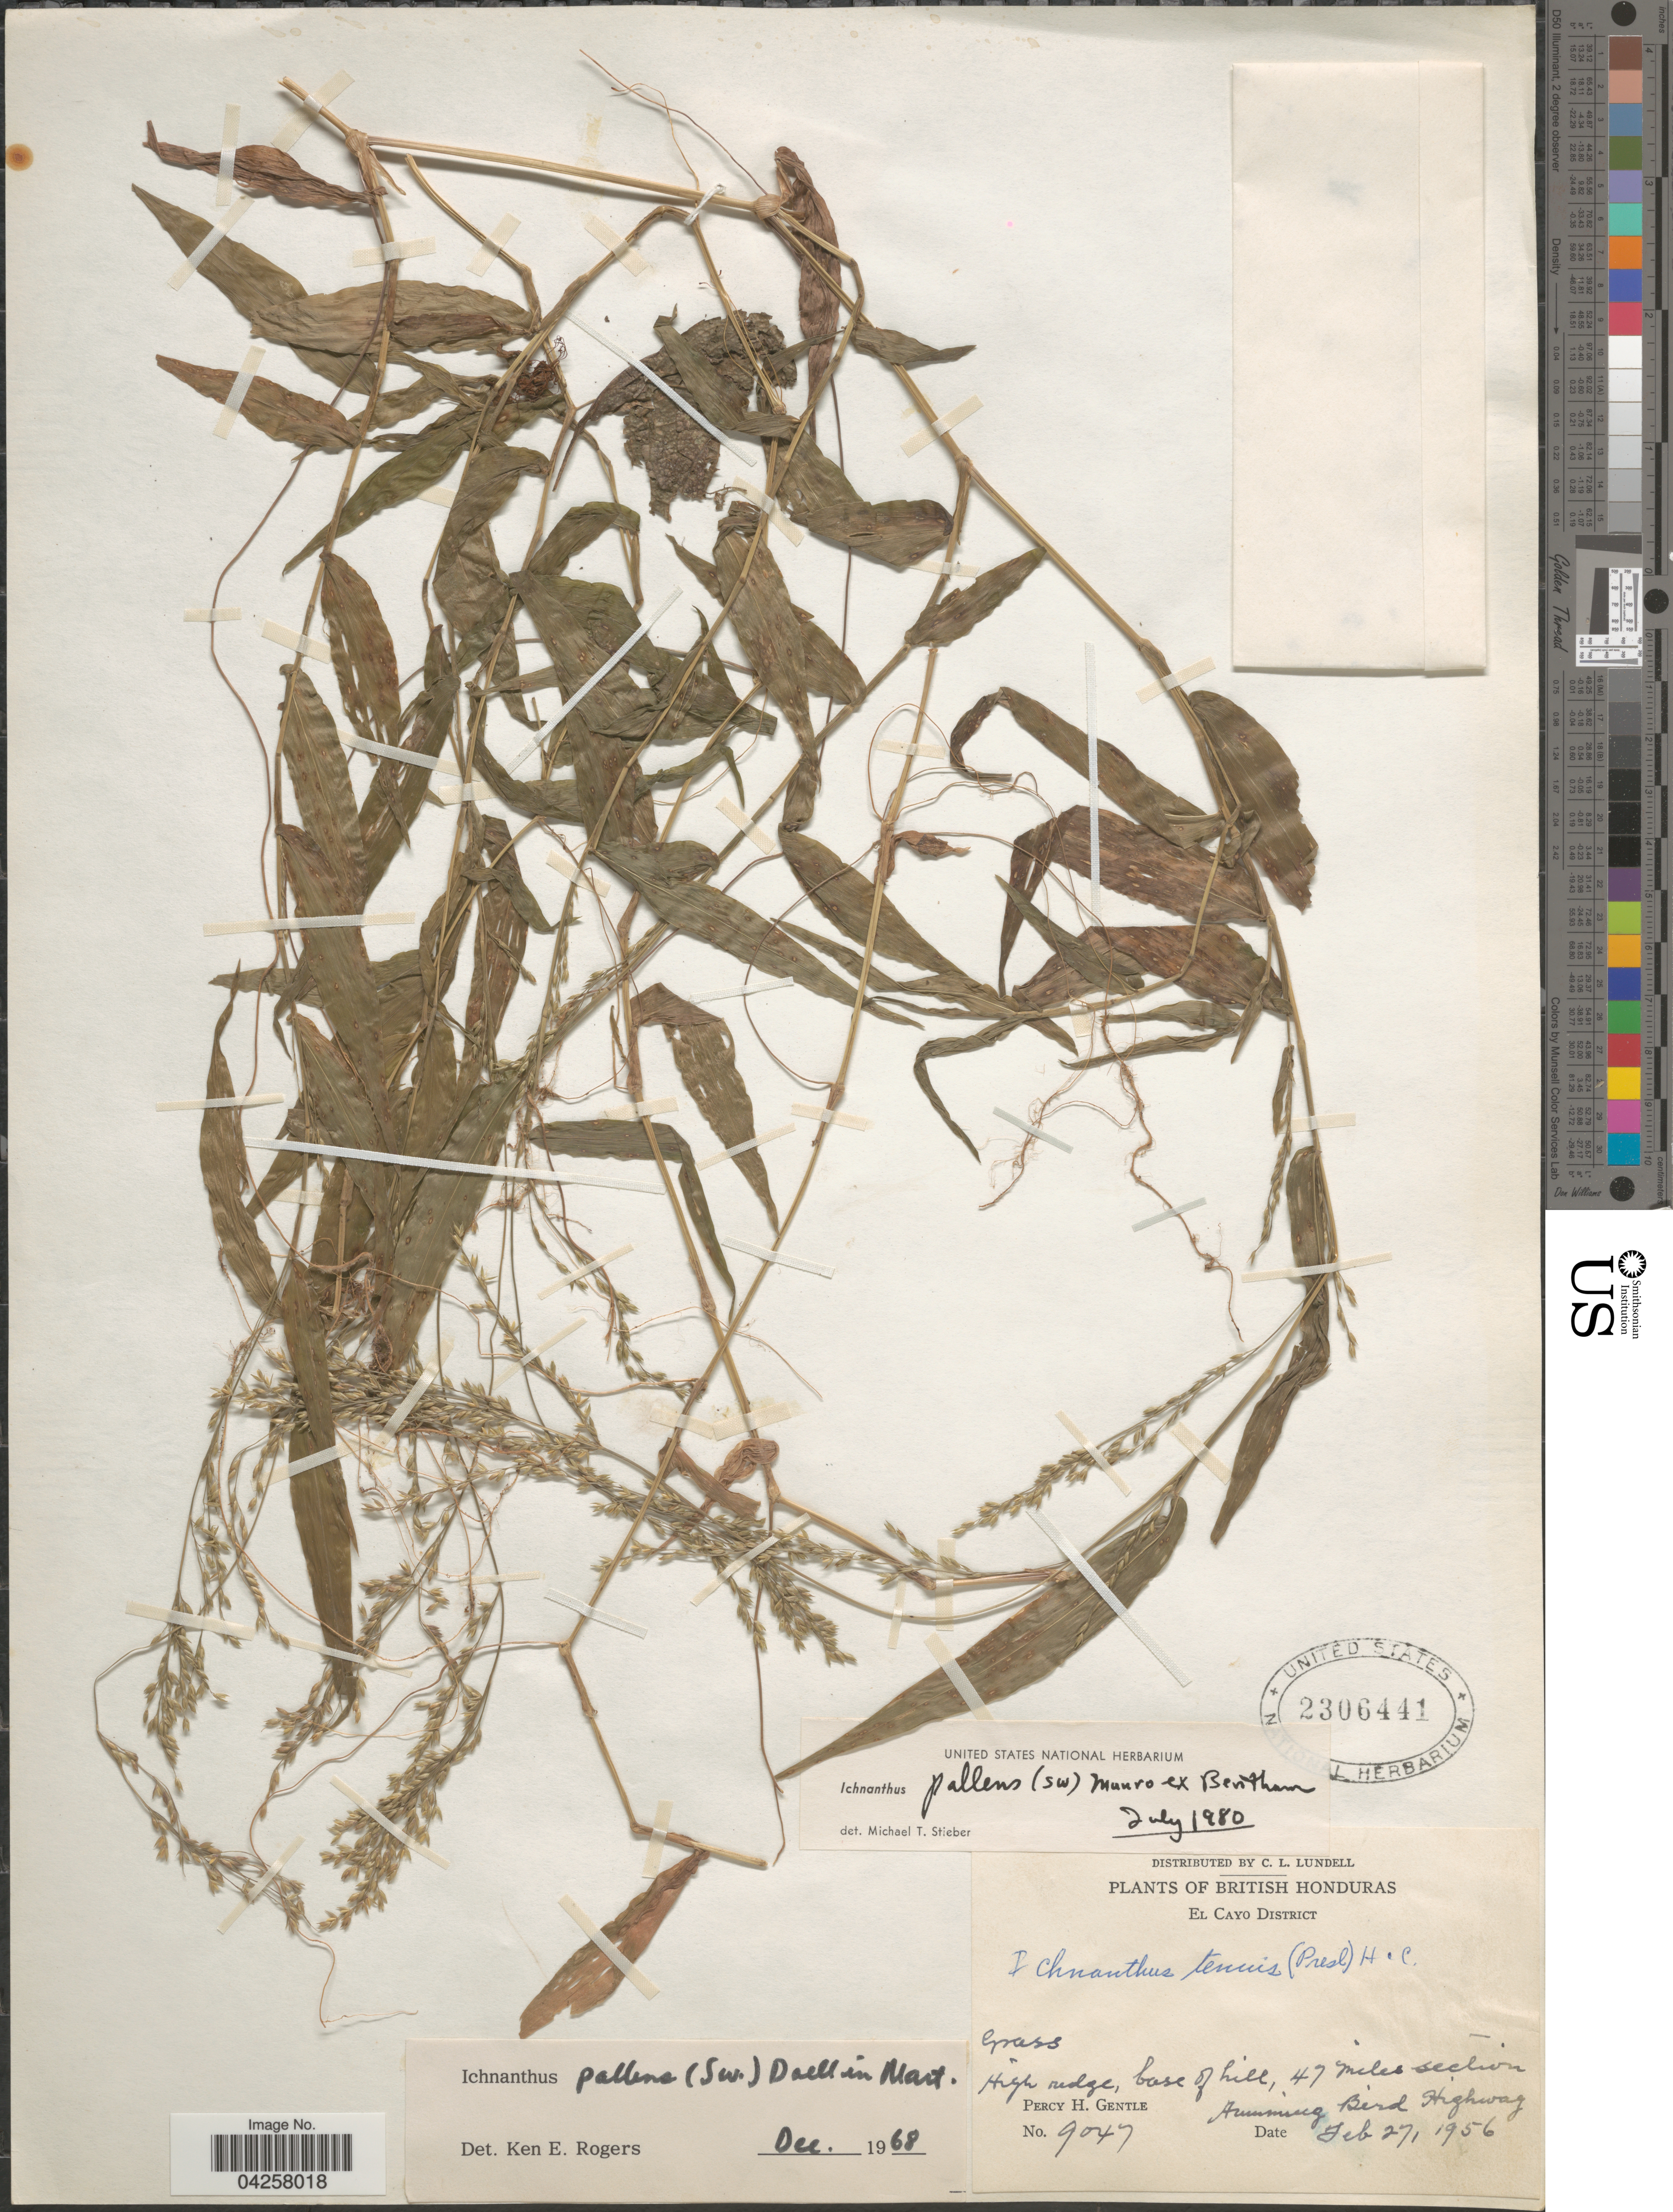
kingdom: Plantae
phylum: Tracheophyta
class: Liliopsida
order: Poales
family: Poaceae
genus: Ichnanthus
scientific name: Ichnanthus pallens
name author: (Sw.) Munro ex Benth.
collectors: P. H. Gentle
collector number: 9047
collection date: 1956-02-27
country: Belize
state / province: Cayo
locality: British Honduras. El Cayo District. High ridge, base of hill, 47 miles section Humming Bird Highway.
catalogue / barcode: US 2306441